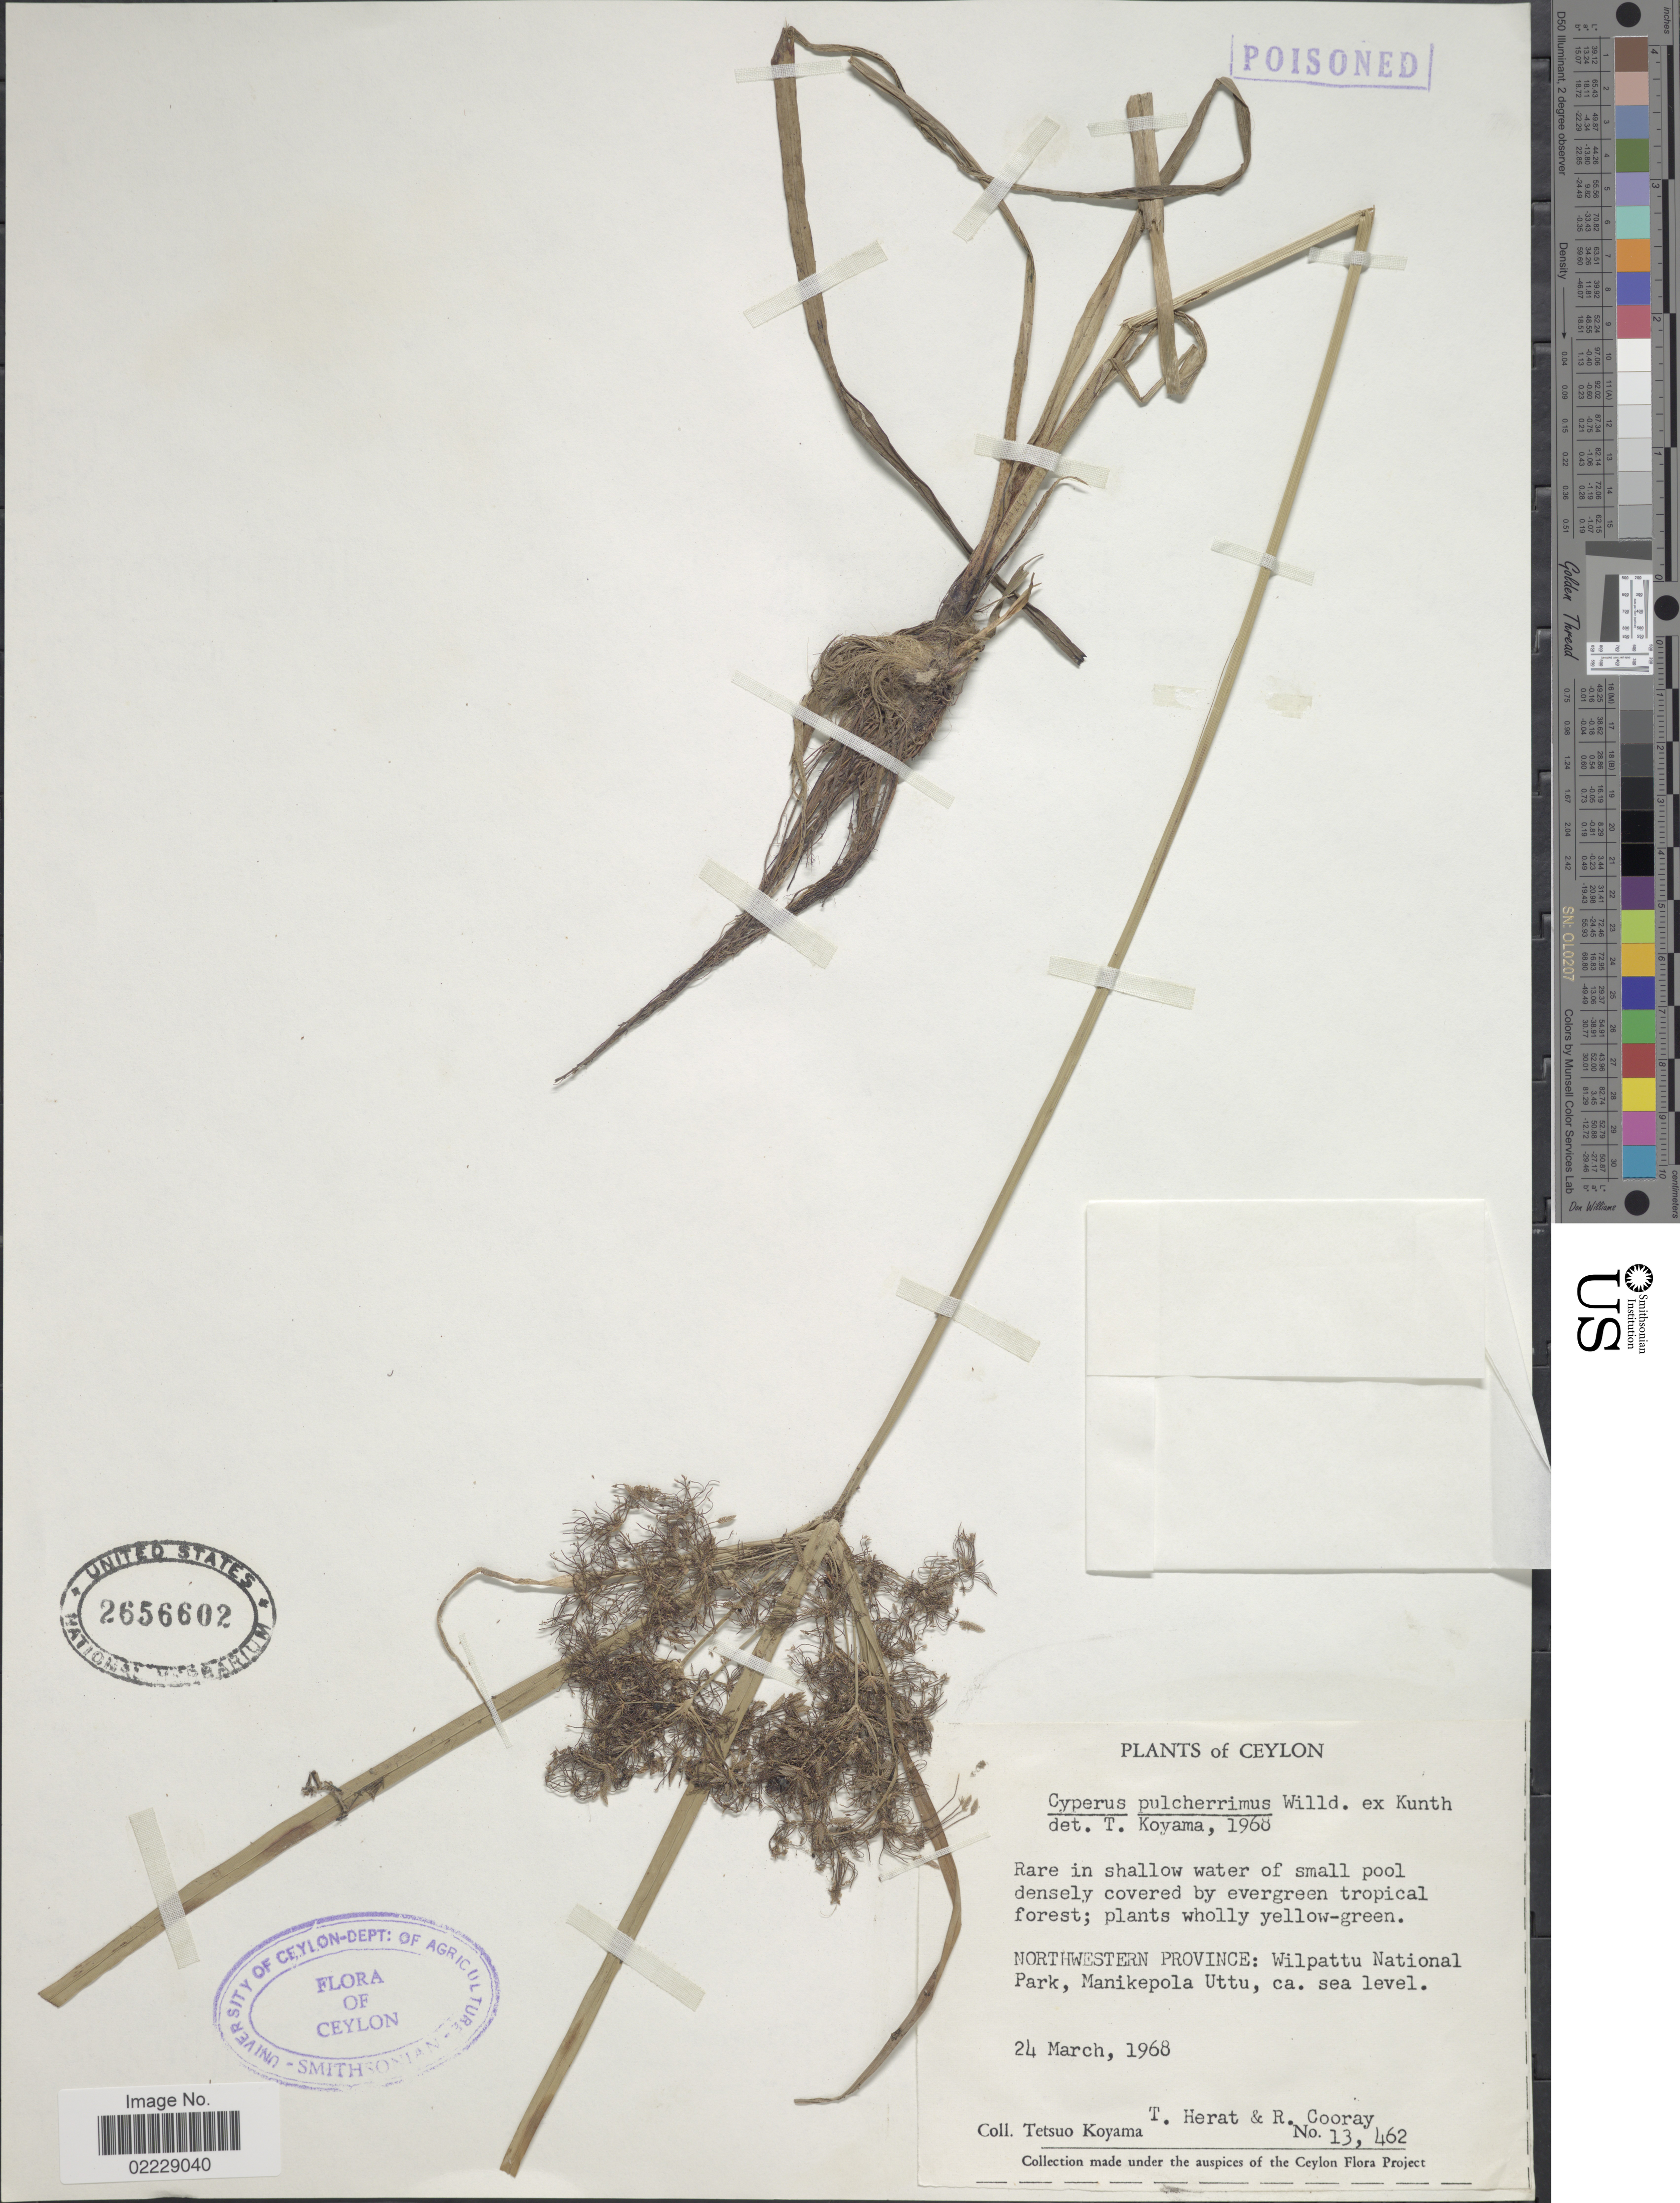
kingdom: Plantae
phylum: Tracheophyta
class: Liliopsida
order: Poales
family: Cyperaceae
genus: Cyperus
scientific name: Cyperus pulcherrimus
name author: Kunth ex Willd.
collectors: T. Koyama, T. Herat & R. Cooray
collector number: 13462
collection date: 1968-03-24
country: Sri Lanka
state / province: North Western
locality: Ceylon. Northwestern Province: Wilpattu National Park, Manikepola Uttu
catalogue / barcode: US 2656602